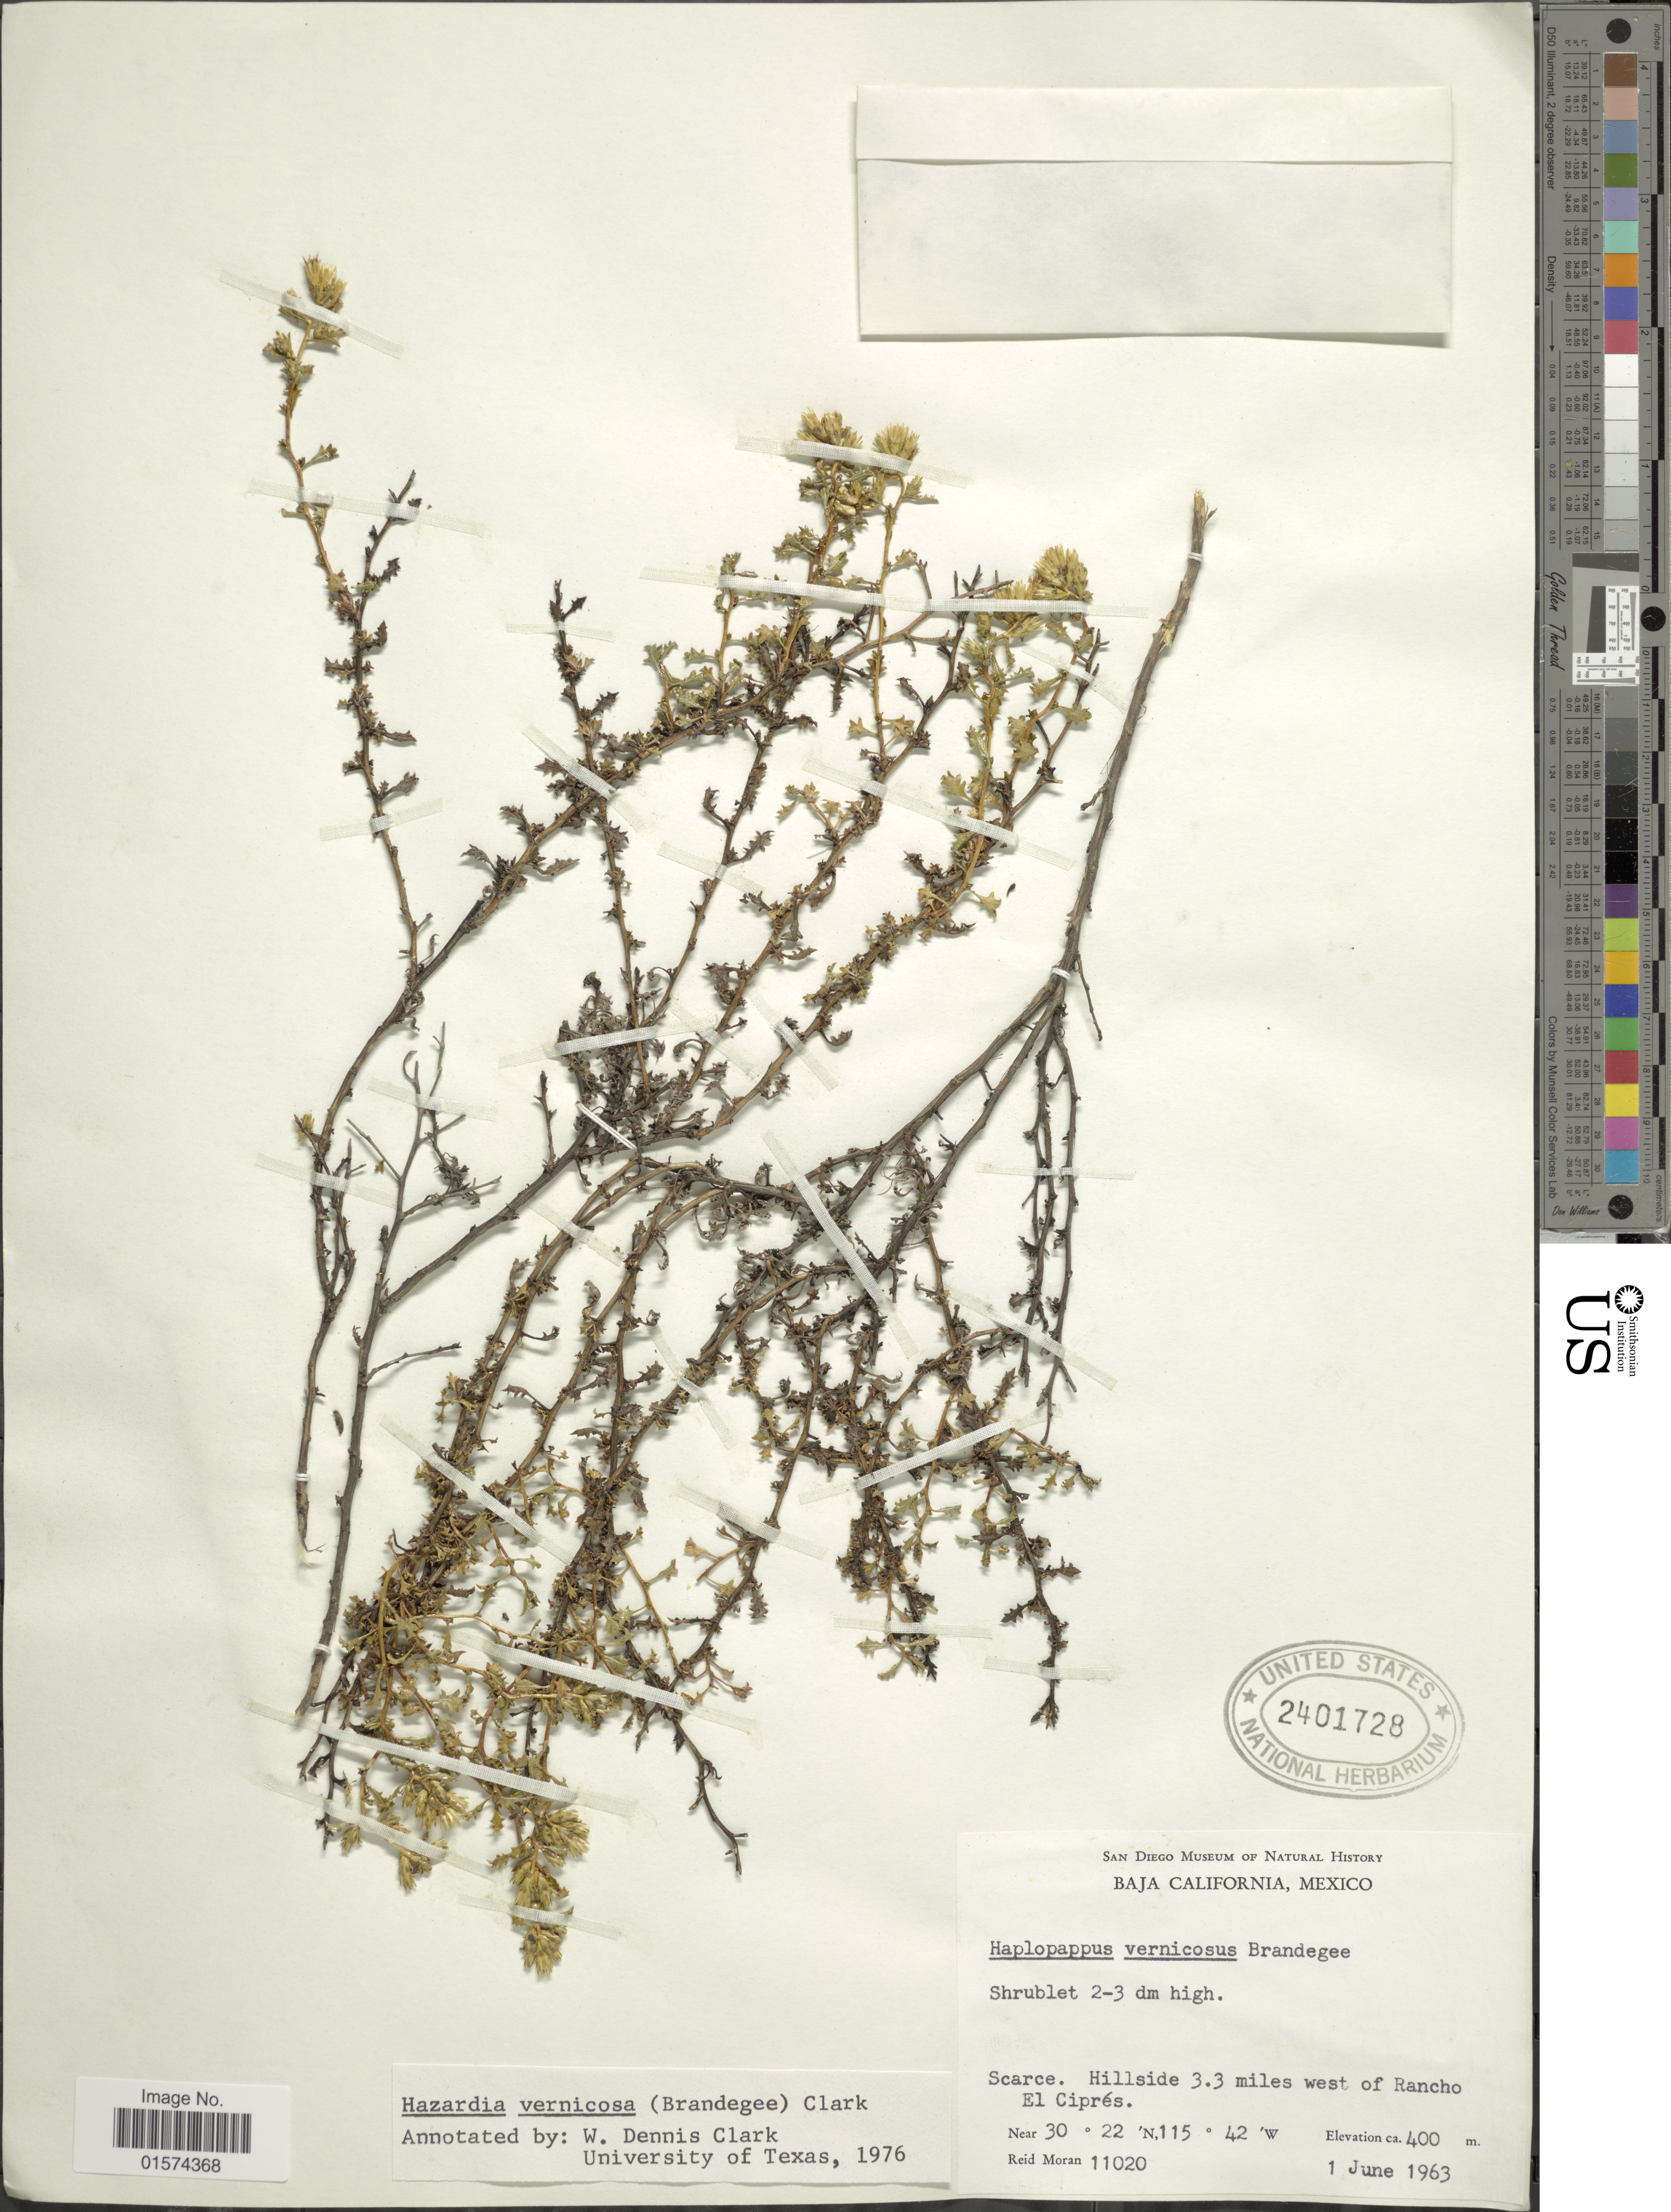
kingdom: Plantae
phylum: Tracheophyta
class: Magnoliopsida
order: Asterales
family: Asteraceae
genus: Hazardia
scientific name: Hazardia vernicosa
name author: (Brandegee) W.D. Clark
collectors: R. V. Moran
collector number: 11020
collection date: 1963-06-01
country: Mexico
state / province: Baja California Sur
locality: Scarce. Hillside 3.3 miles west of Rancho El Ciprés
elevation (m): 400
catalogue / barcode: US 2401728